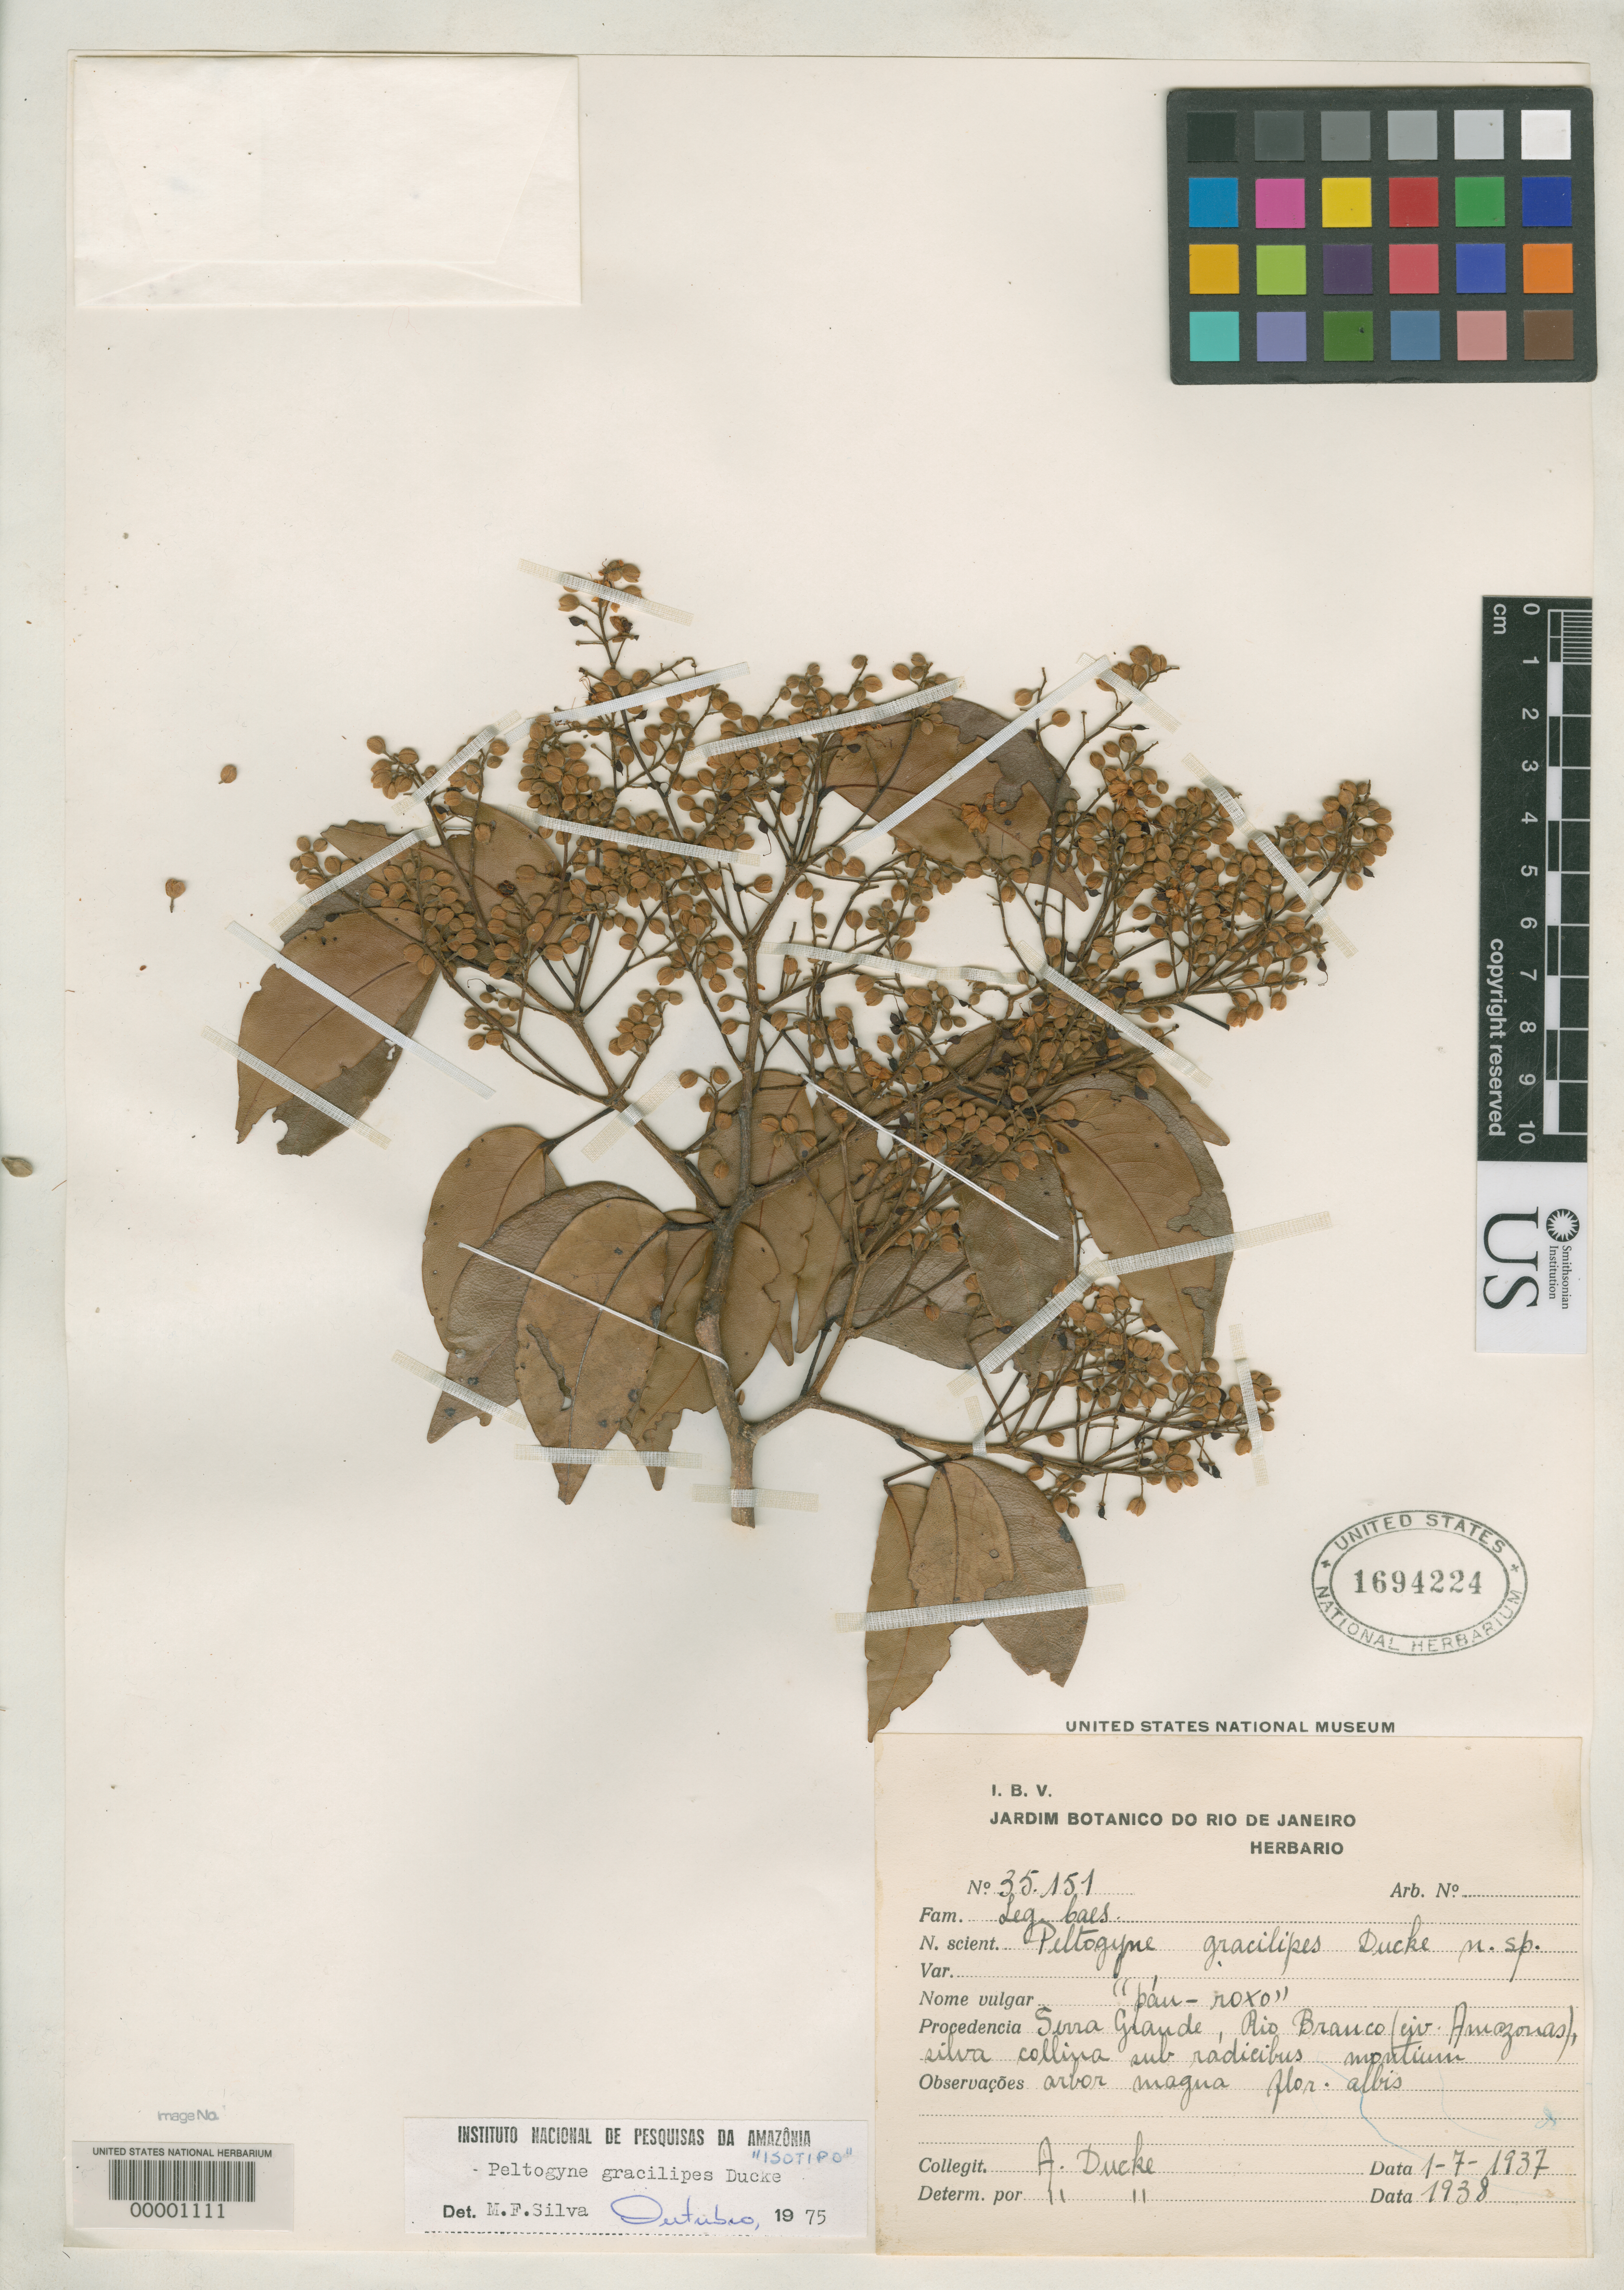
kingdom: Plantae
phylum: Tracheophyta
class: Magnoliopsida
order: Fabales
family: Fabaceae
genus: Peltogyne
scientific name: Peltogyne gracilipes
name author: Ducke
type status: Isotype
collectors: A. Ducke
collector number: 35151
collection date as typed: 1937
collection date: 1937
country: Brazil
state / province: Amazonas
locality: Serra Grande, Rio Branco.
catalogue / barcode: US 1694224